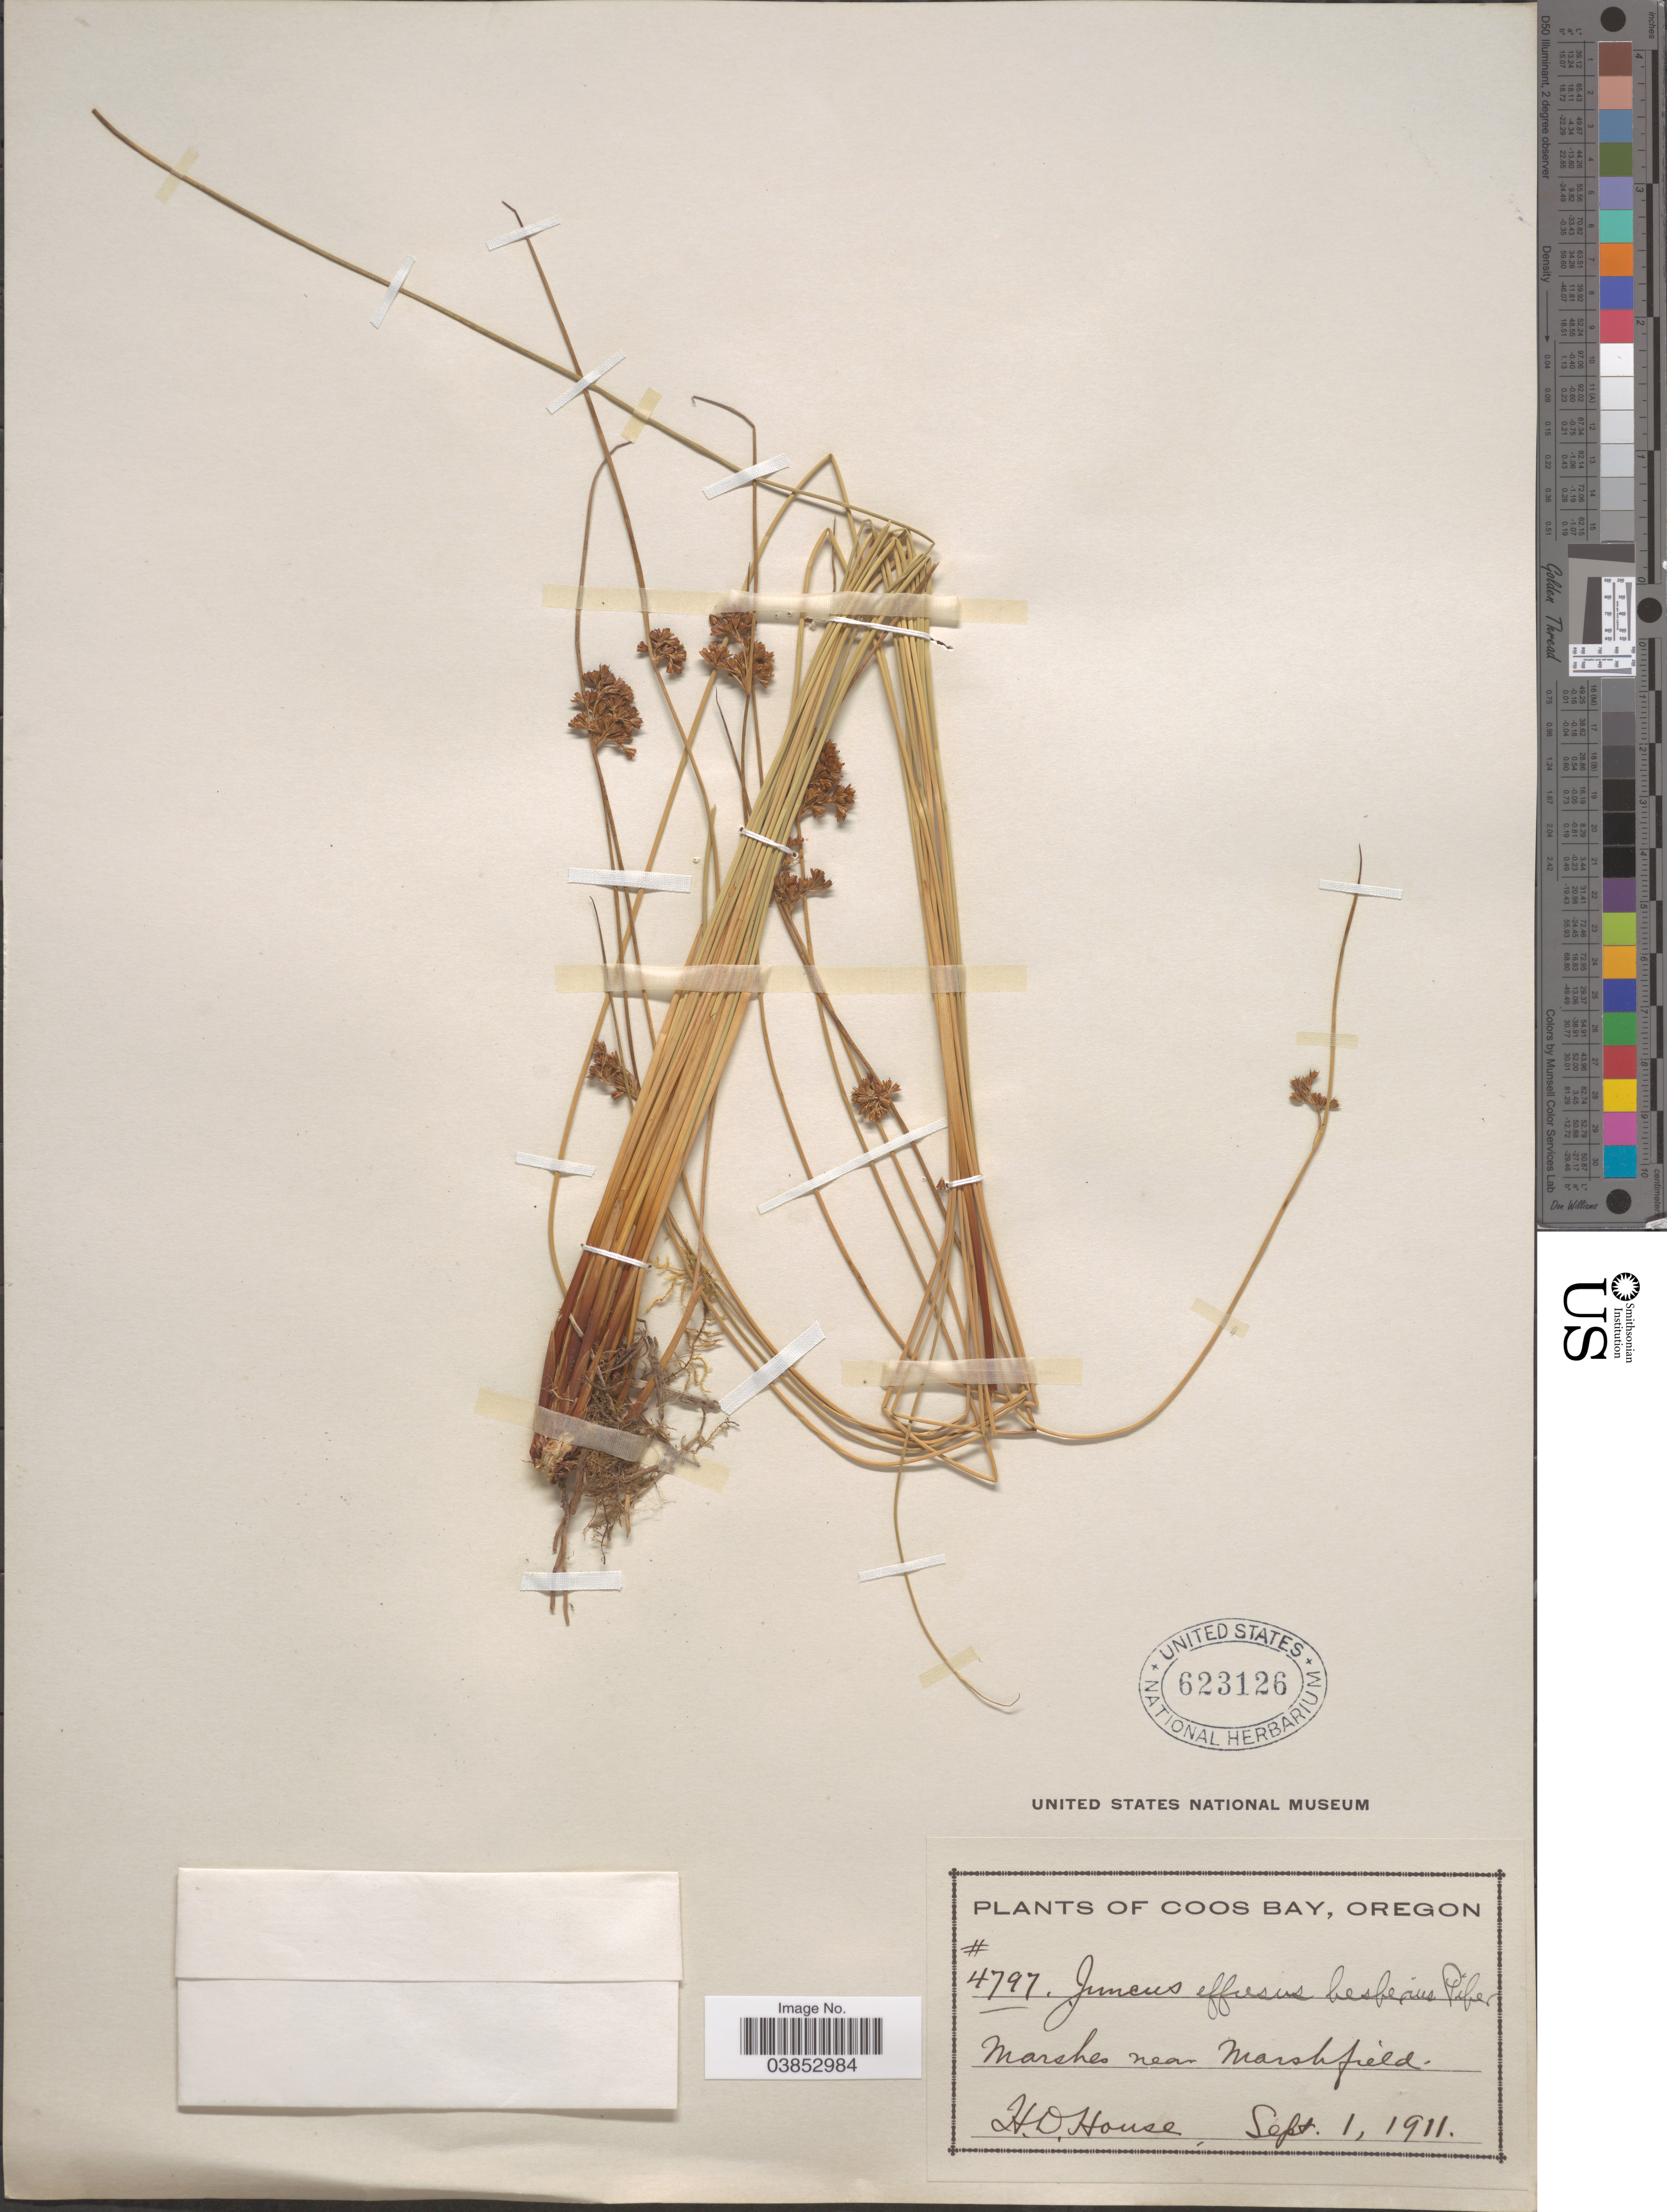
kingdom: Plantae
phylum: Tracheophyta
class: Liliopsida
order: Poales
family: Juncaceae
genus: Juncus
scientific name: Juncus effusus subsp. hesperius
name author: Piper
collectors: H. D. House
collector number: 4797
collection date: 1911-09-01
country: United States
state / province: Oregon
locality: Coos Bay. Marshes near Marshfield.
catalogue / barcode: US 623126